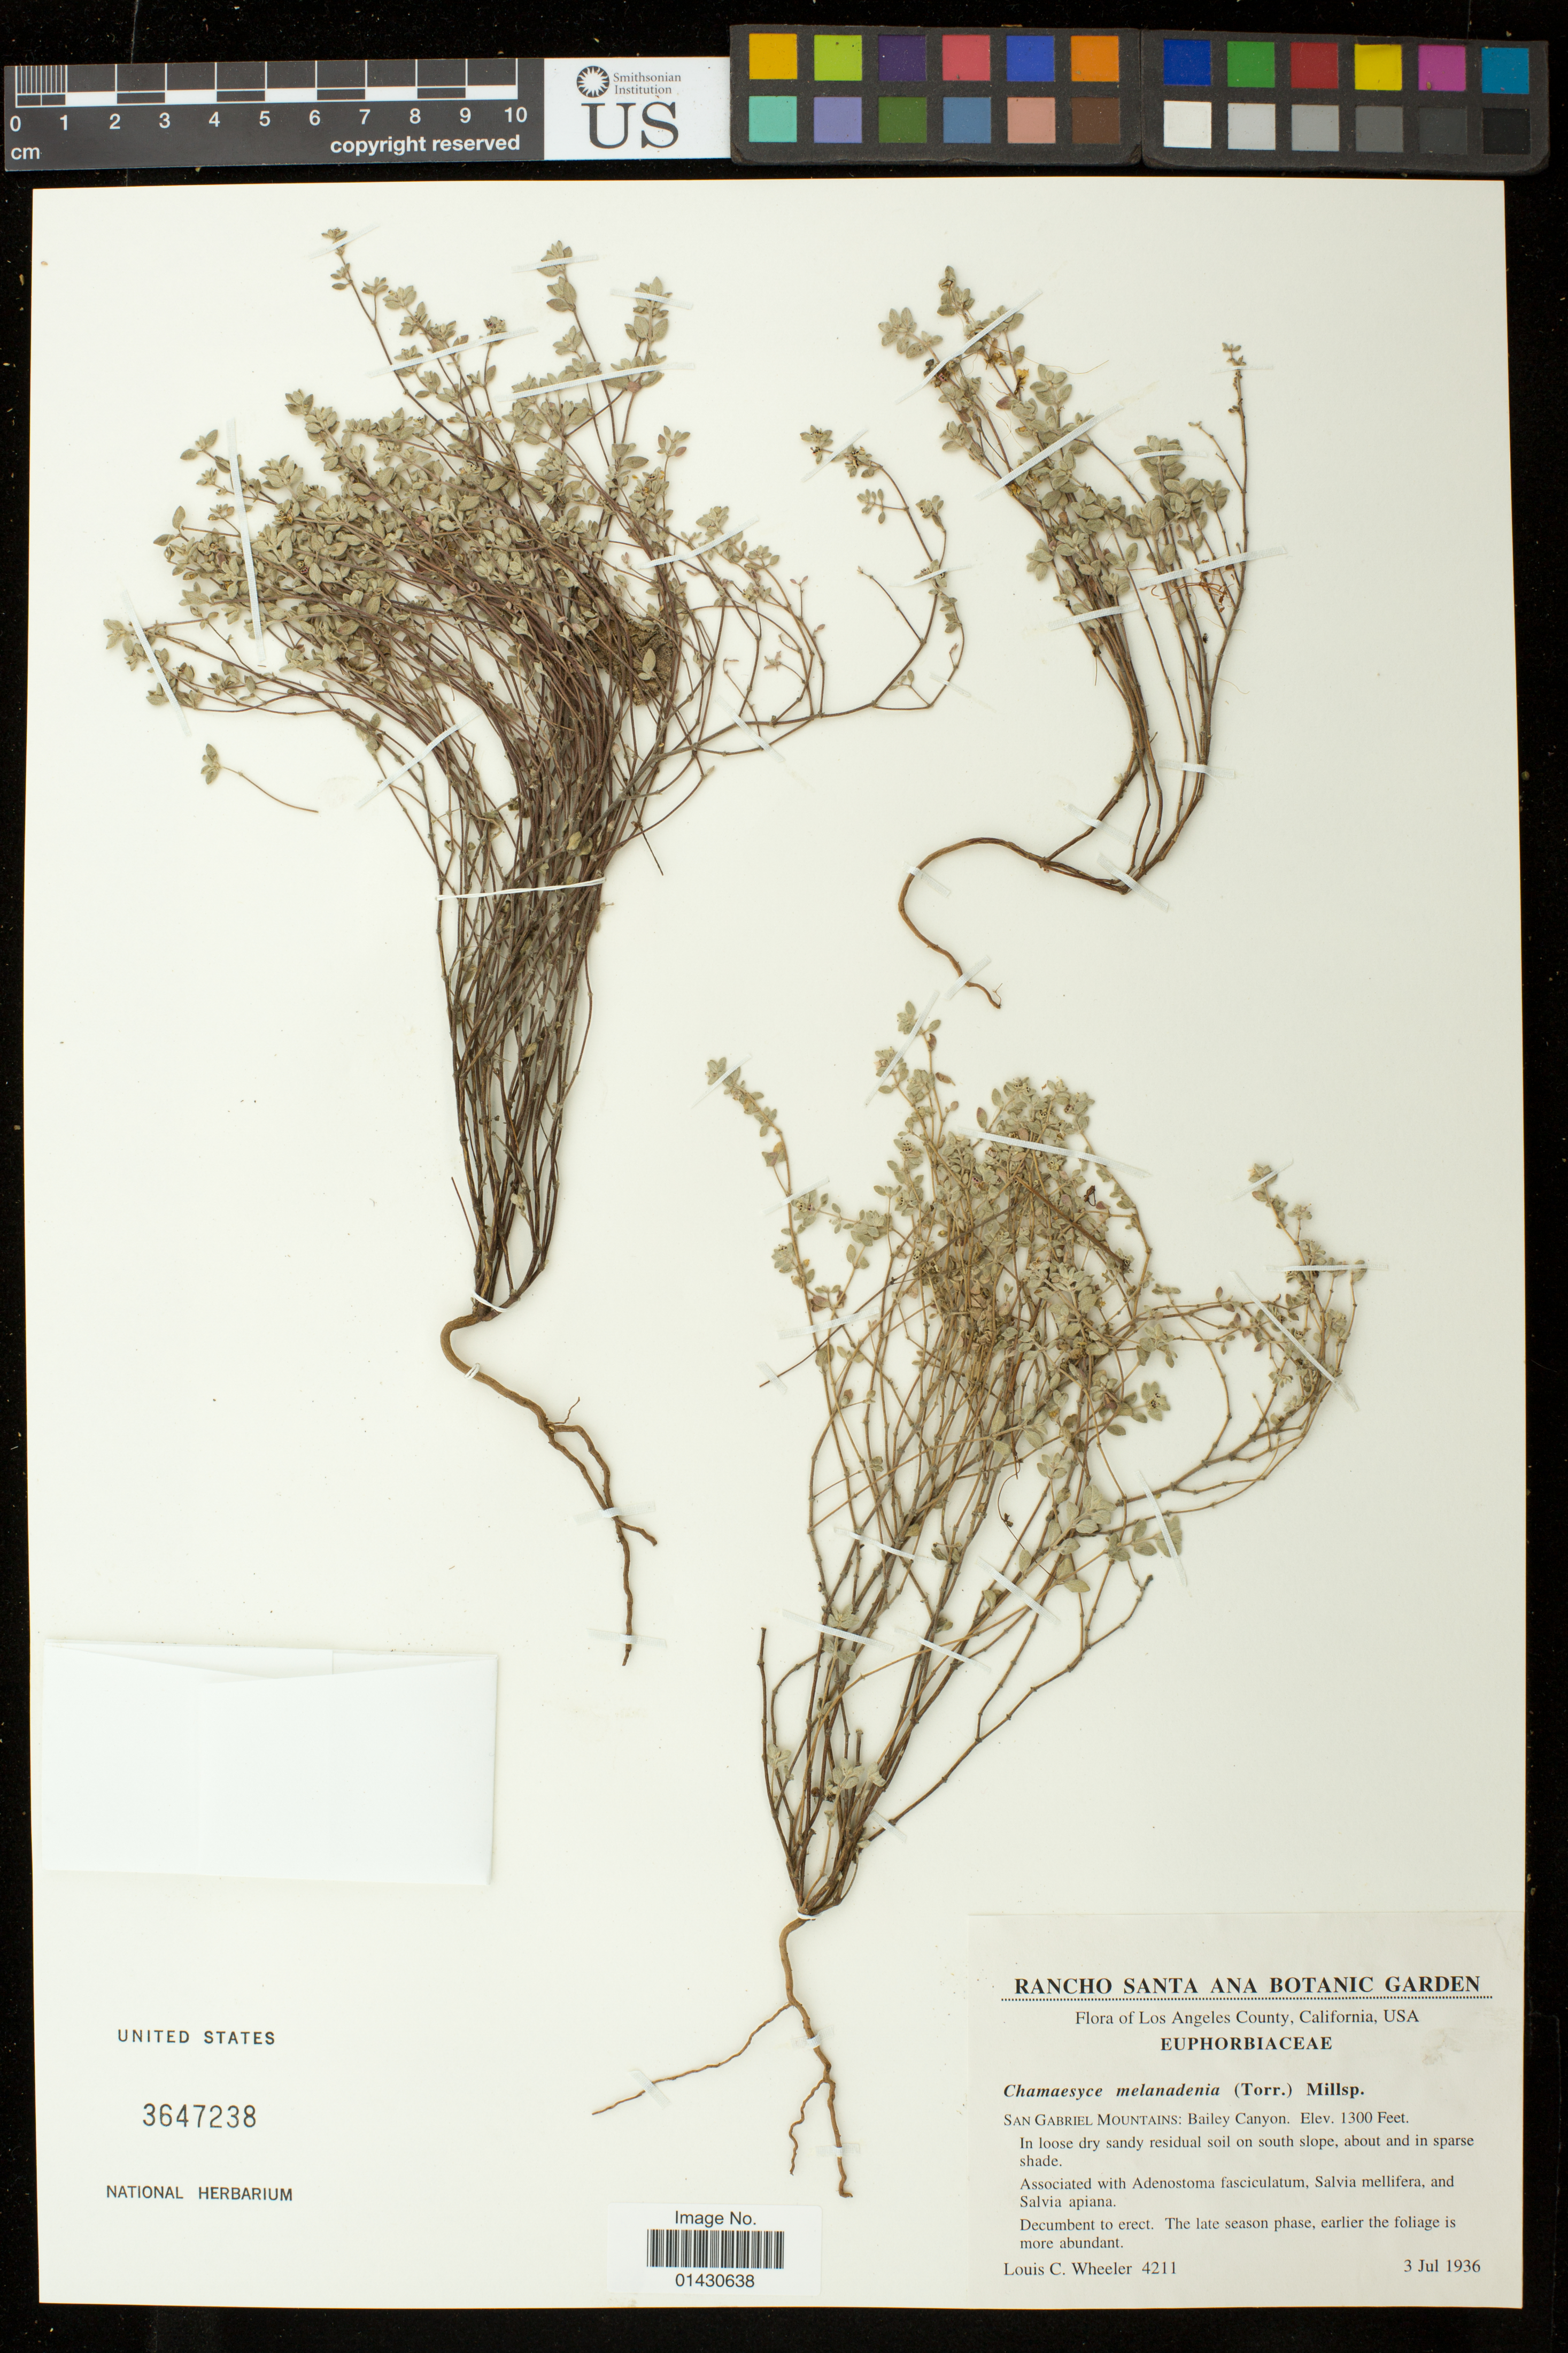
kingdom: Plantae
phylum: Tracheophyta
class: Magnoliopsida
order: Malpighiales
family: Euphorbiaceae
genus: Euphorbia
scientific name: Euphorbia melanadenia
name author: Torr.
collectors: L. C. Wheeler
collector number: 4211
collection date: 1936-07-03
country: United States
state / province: California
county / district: Los Angeles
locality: San Gabriel Mountains: Bailey Canyon; on south slope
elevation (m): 396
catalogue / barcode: US 3647238